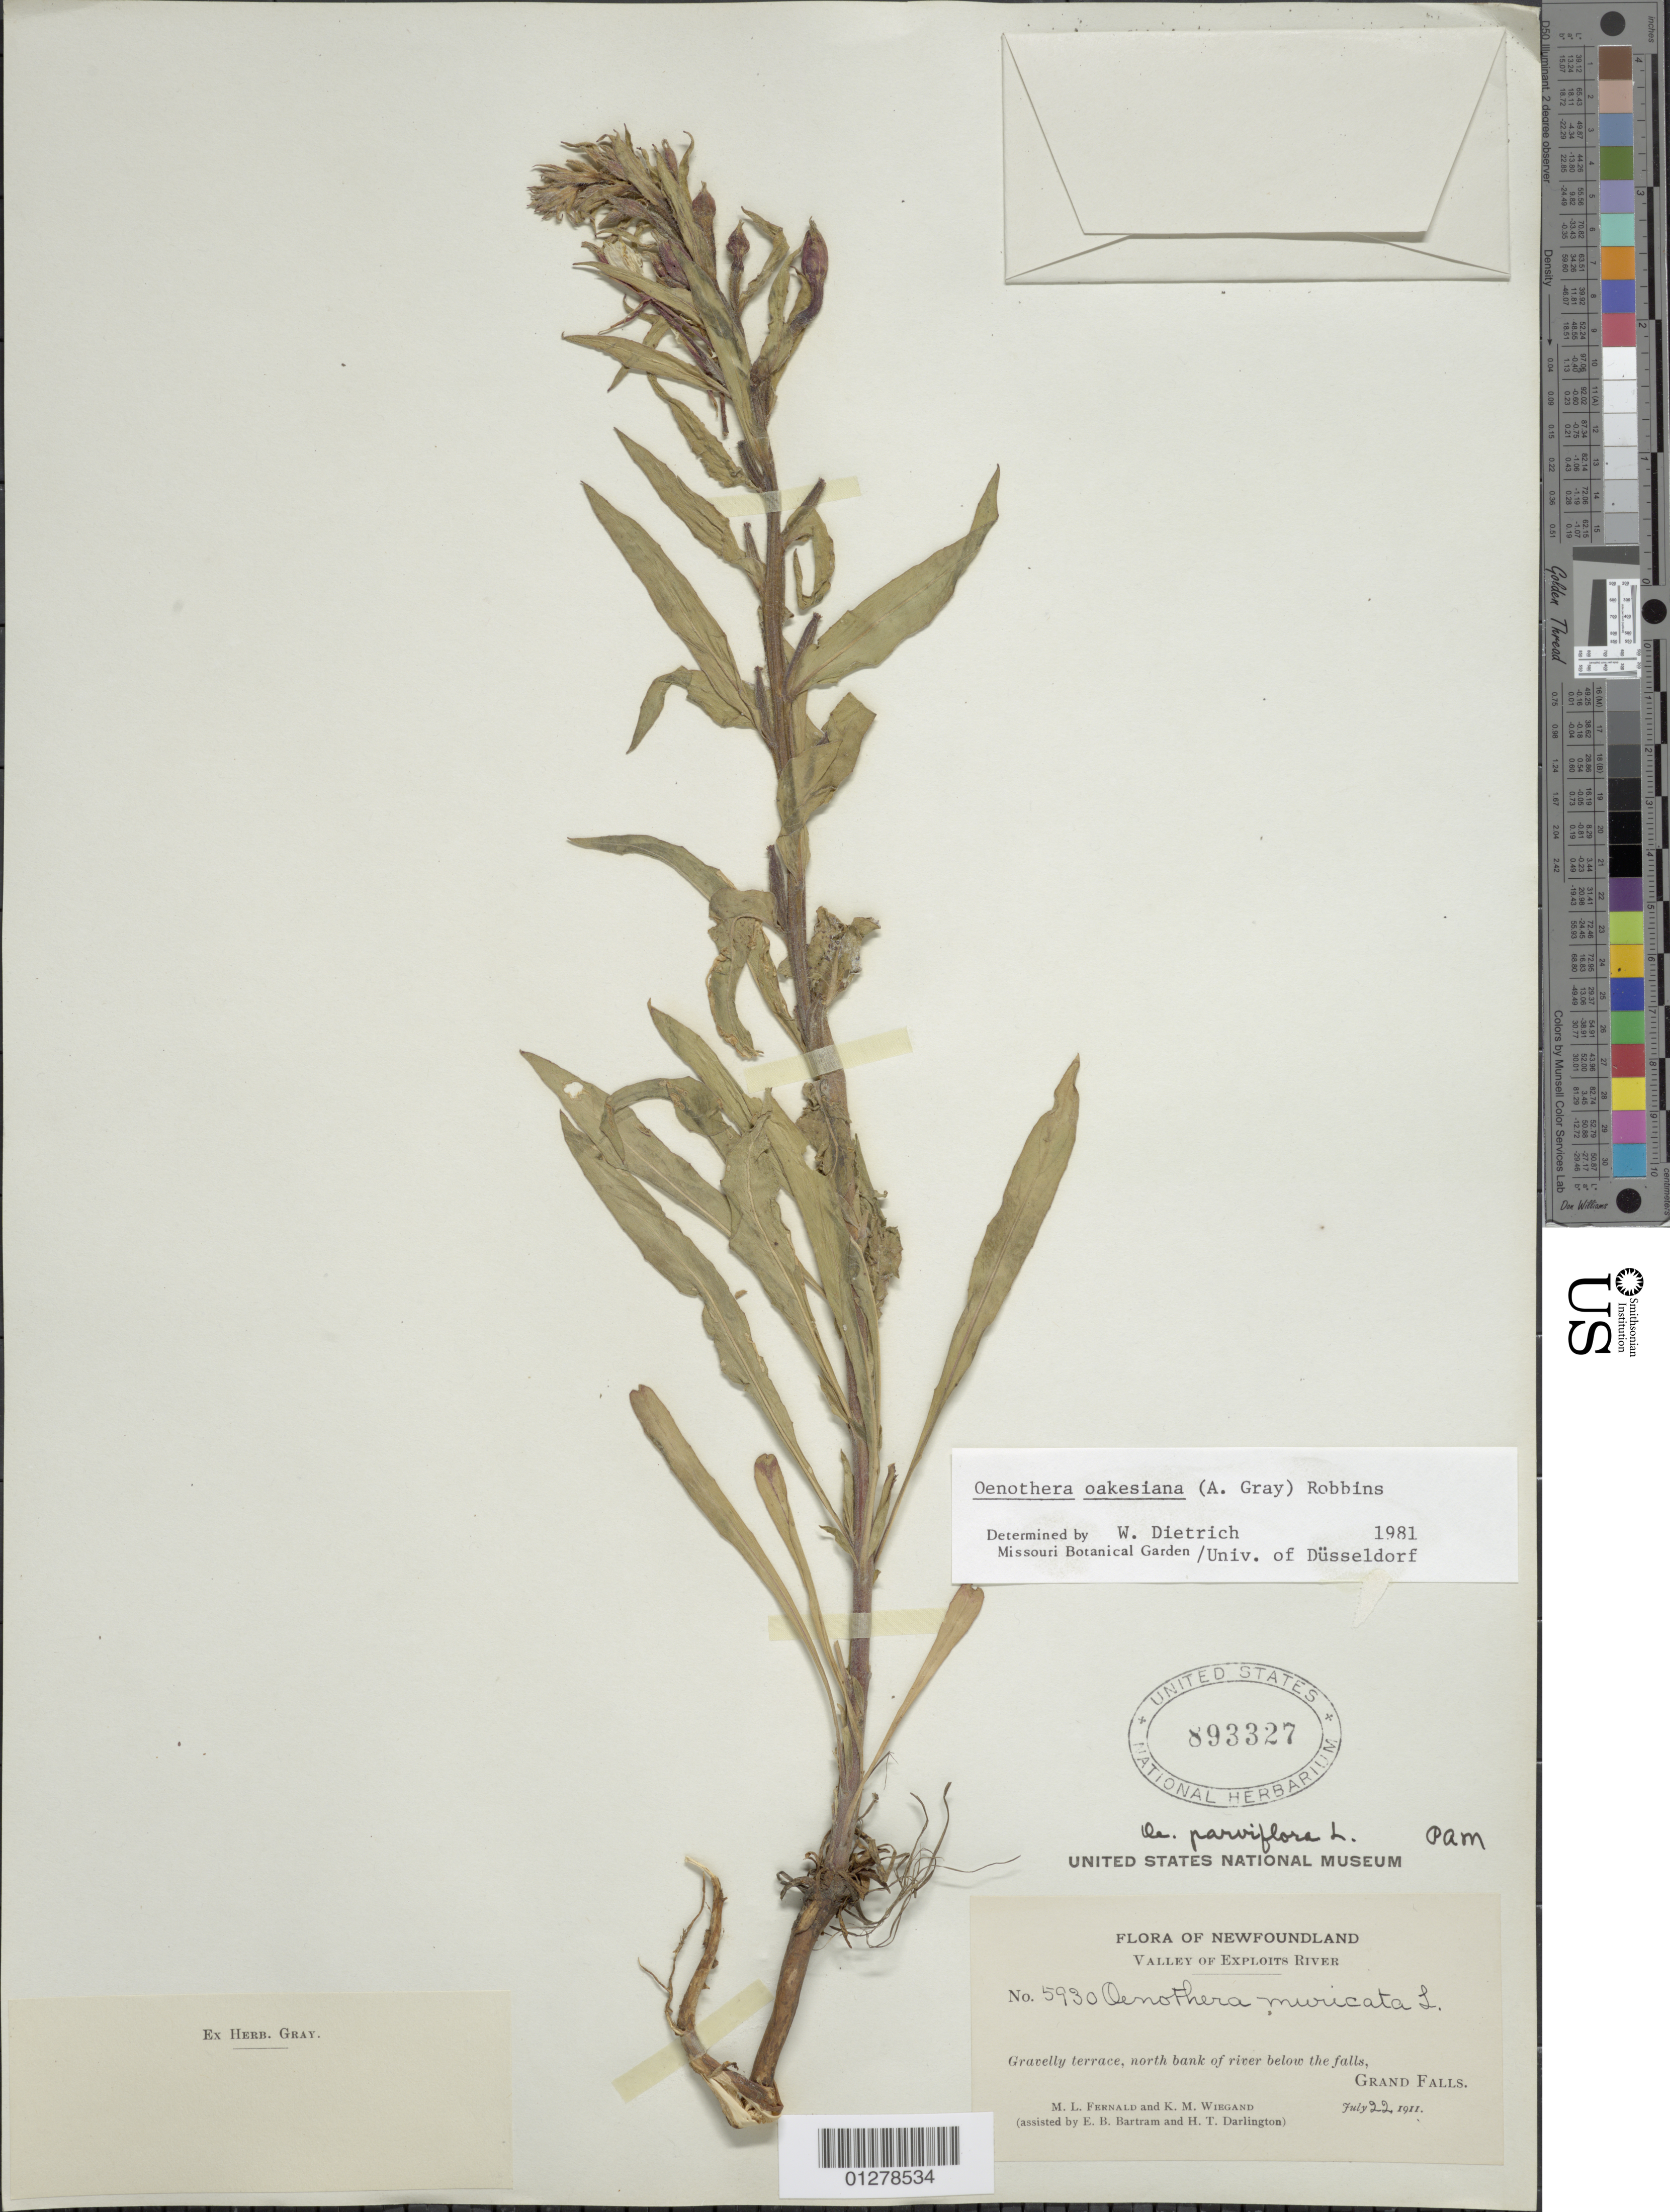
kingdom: Plantae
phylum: Tracheophyta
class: Magnoliopsida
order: Myrtales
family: Onagraceae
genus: Oenothera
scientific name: Oenothera oakesiana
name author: (A. Gray) J.W. Robbins ex S. Watson & J.M. Coult.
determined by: Dietrich, W.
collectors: M. L. Fernald & K. M. Wiegand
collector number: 5930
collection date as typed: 22 Jul 1911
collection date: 1911-07-22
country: Canada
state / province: Newfoundland and Labrador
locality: Exploits River; Grand Falls.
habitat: Gravelly terrace, N bank of river below the falls.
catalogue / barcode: US 893327